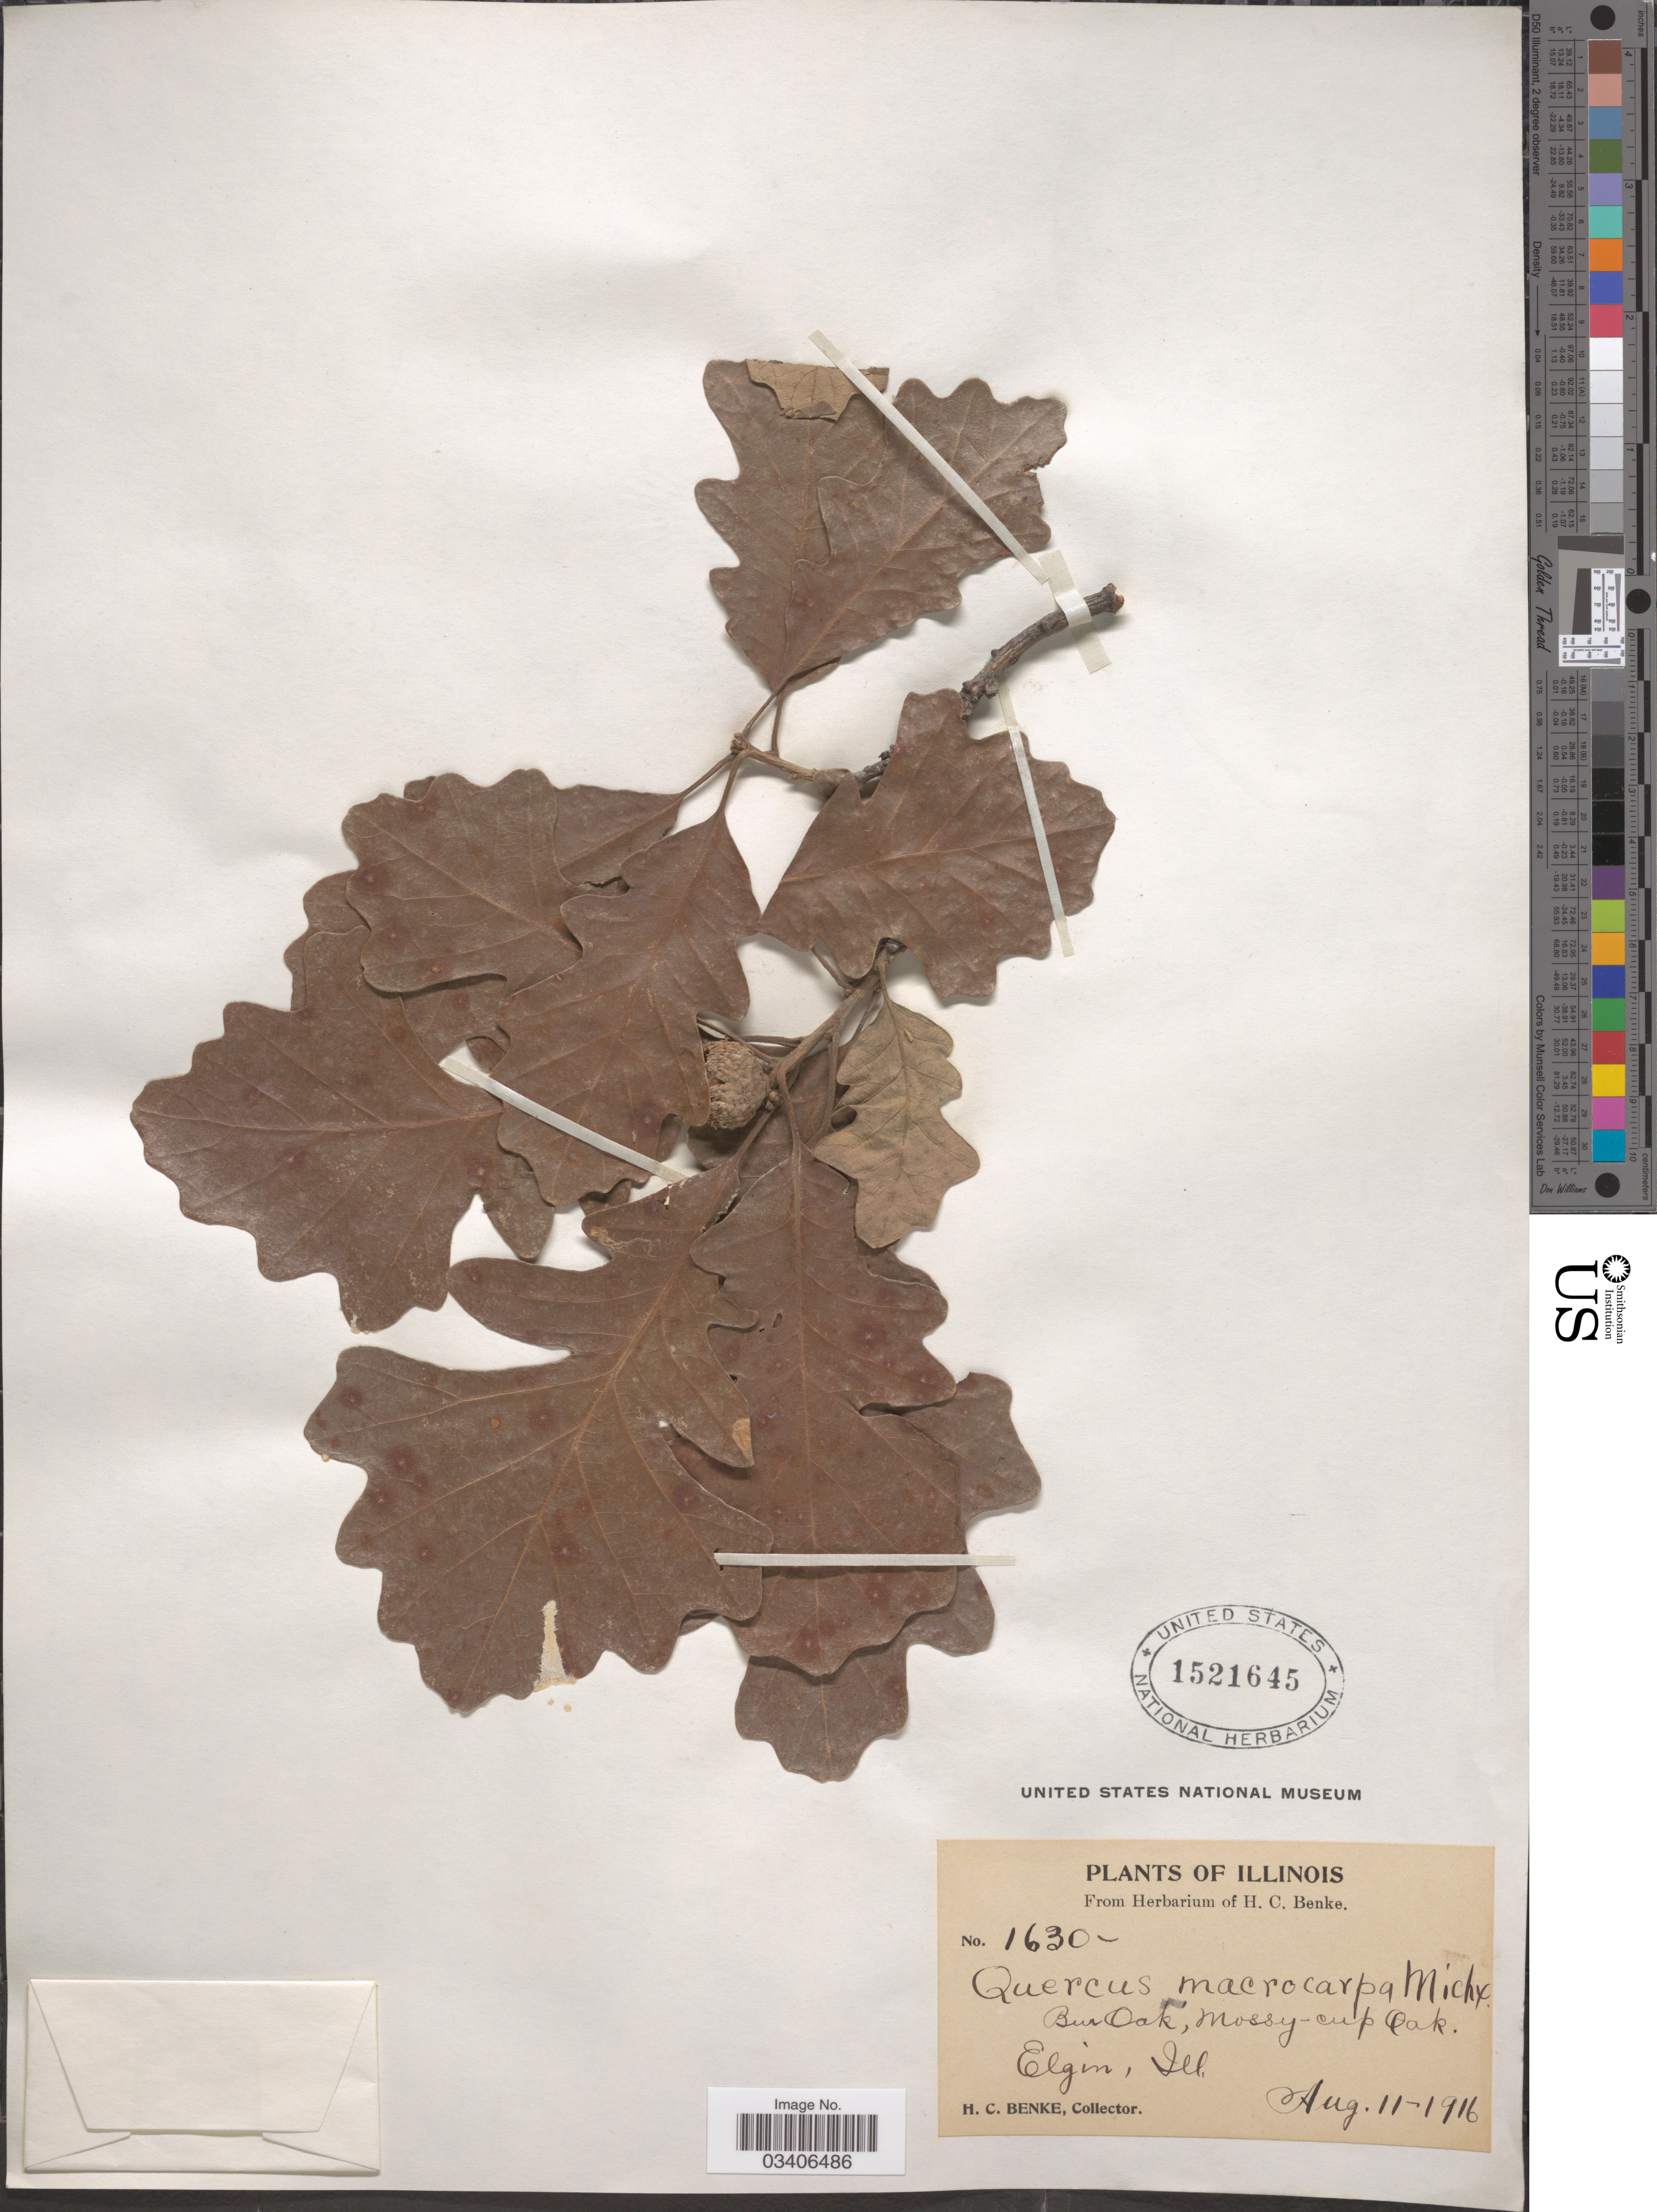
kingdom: Plantae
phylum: Tracheophyta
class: Magnoliopsida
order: Fagales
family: Fagaceae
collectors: H. Benke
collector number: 1630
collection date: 1916-08-11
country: United States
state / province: Illinois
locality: Elgin.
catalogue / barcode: US 1521645